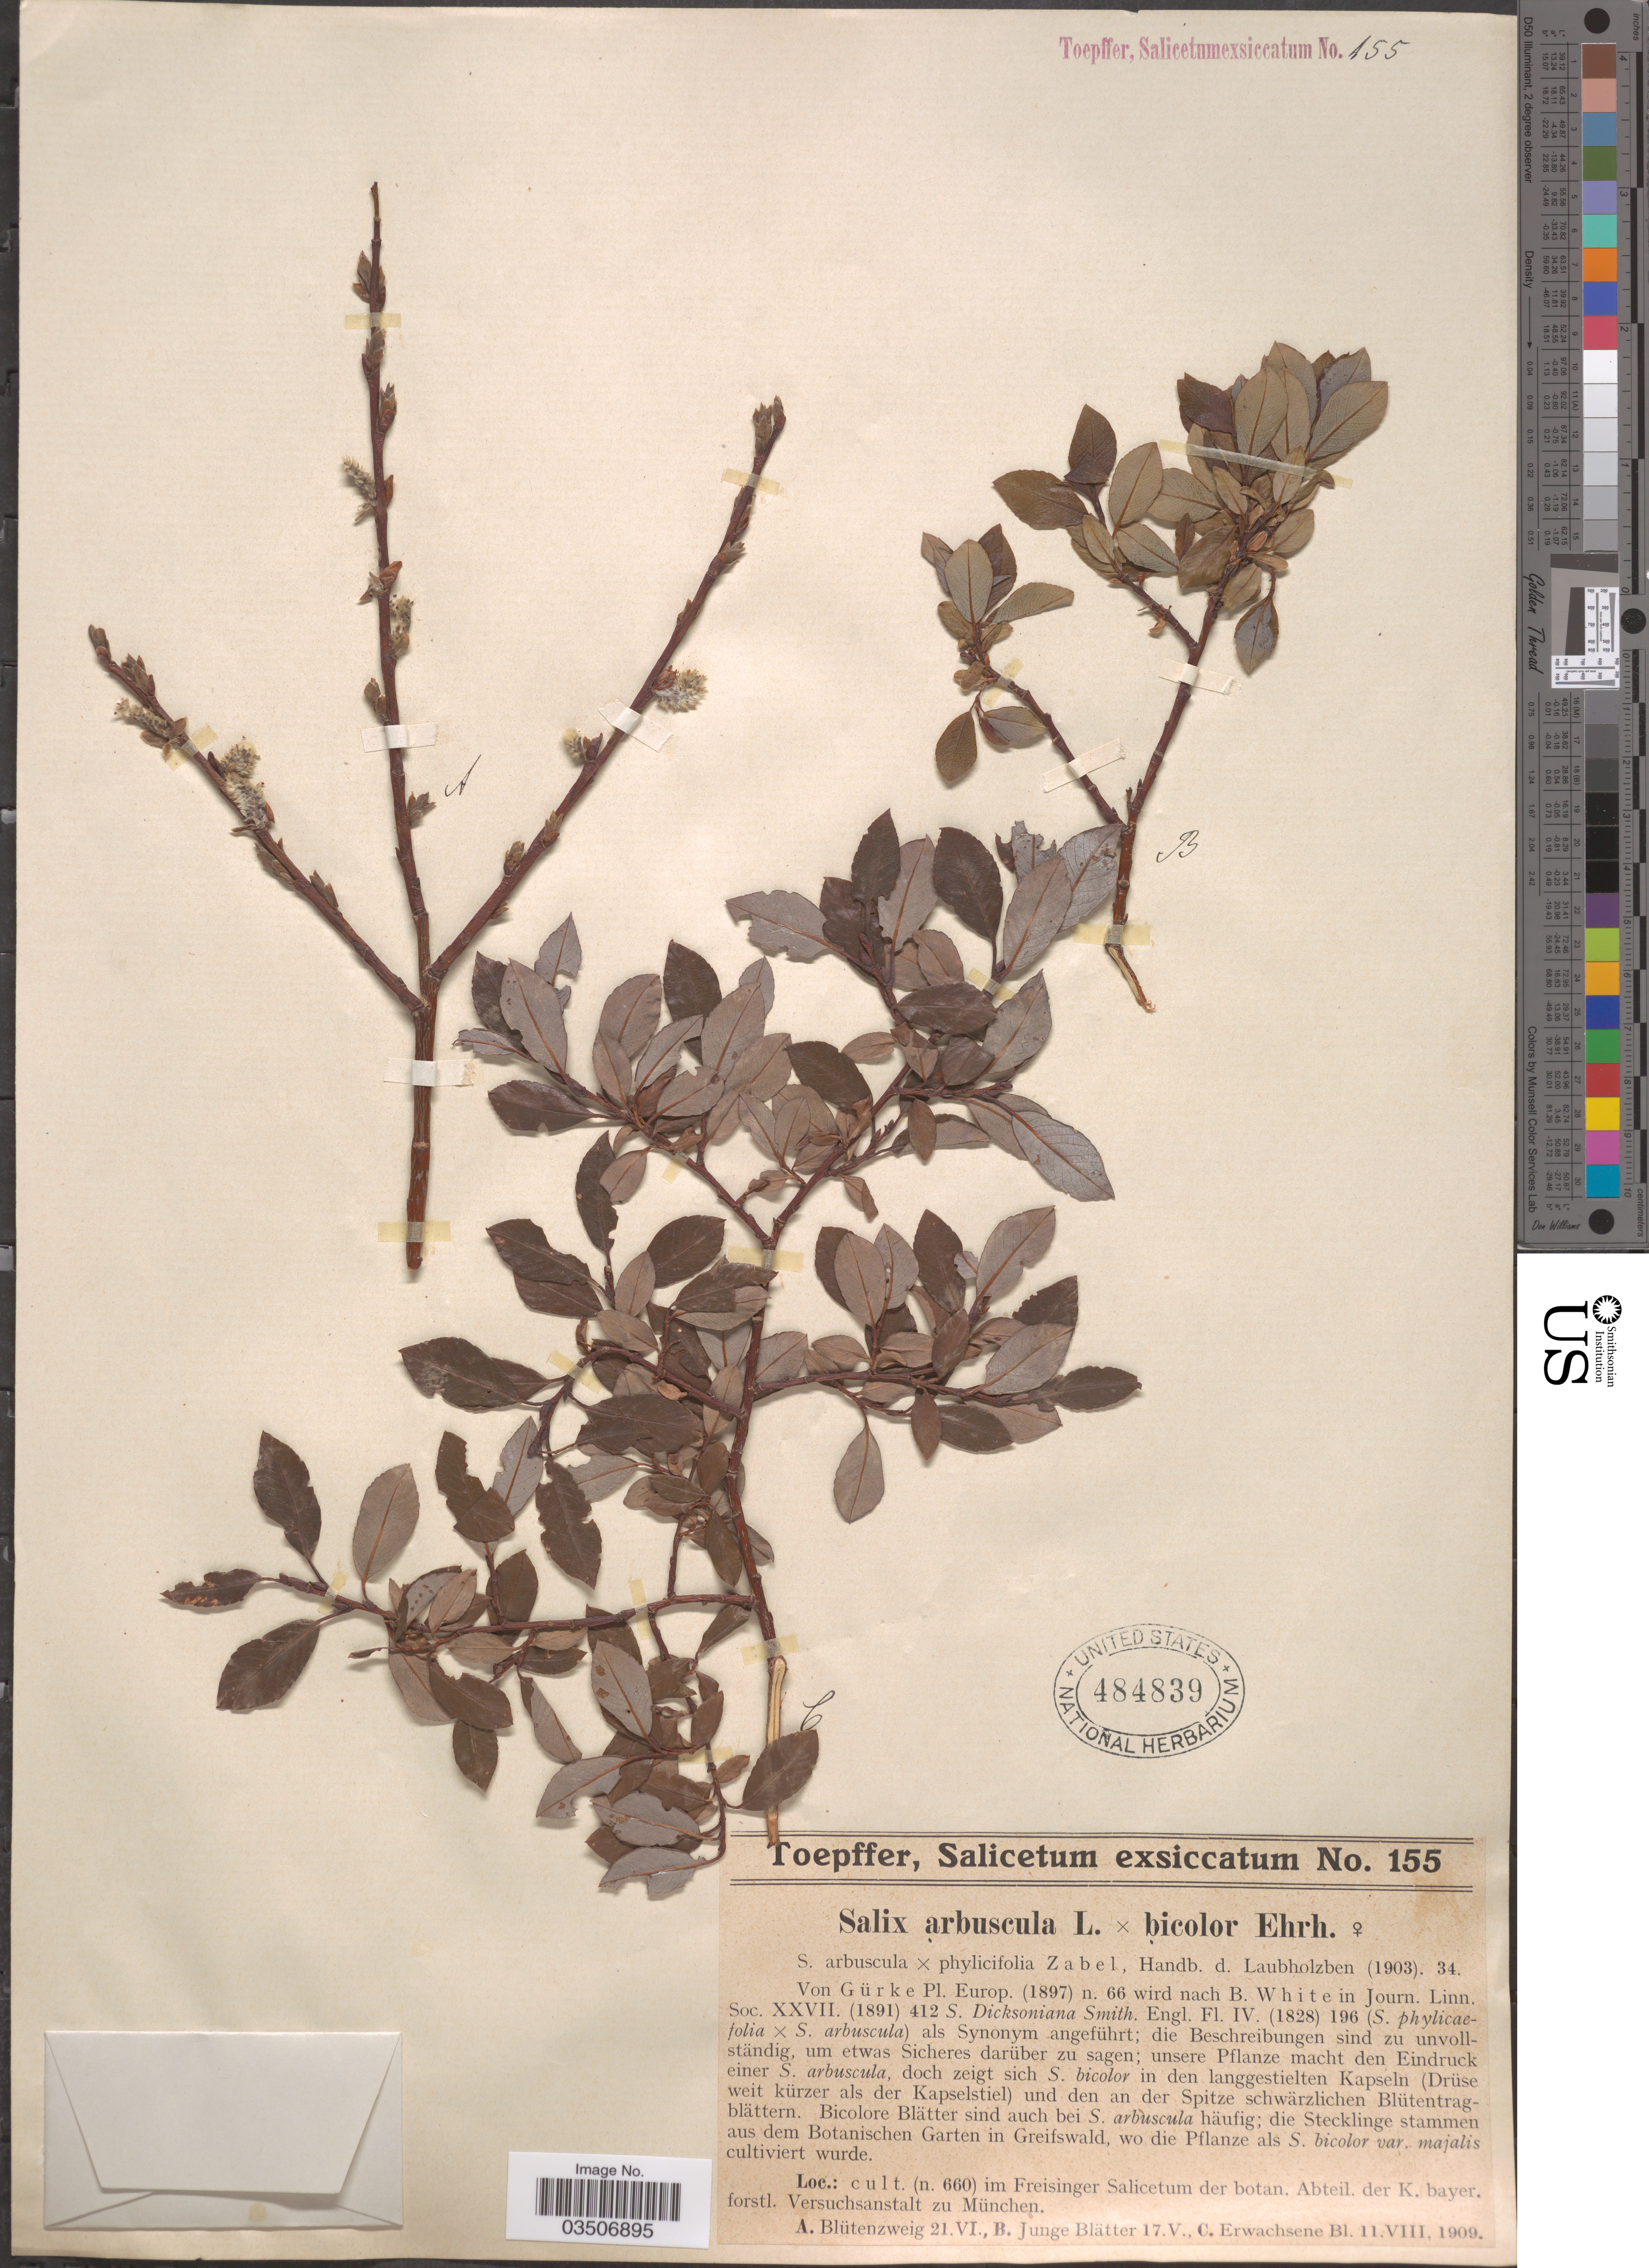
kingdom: Plantae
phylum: Tracheophyta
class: Magnoliopsida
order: Malpighiales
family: Salicaceae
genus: Salix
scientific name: Salix arbuscula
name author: L.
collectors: A. Toepffer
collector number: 155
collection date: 1909-06-21/1909-08-11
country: Germany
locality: Cult (n. 660) im Freisinger Salicetum der botan. Abteil. der K. bayer. forstl. Versuchsanstalt zu München.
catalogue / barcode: US 484839